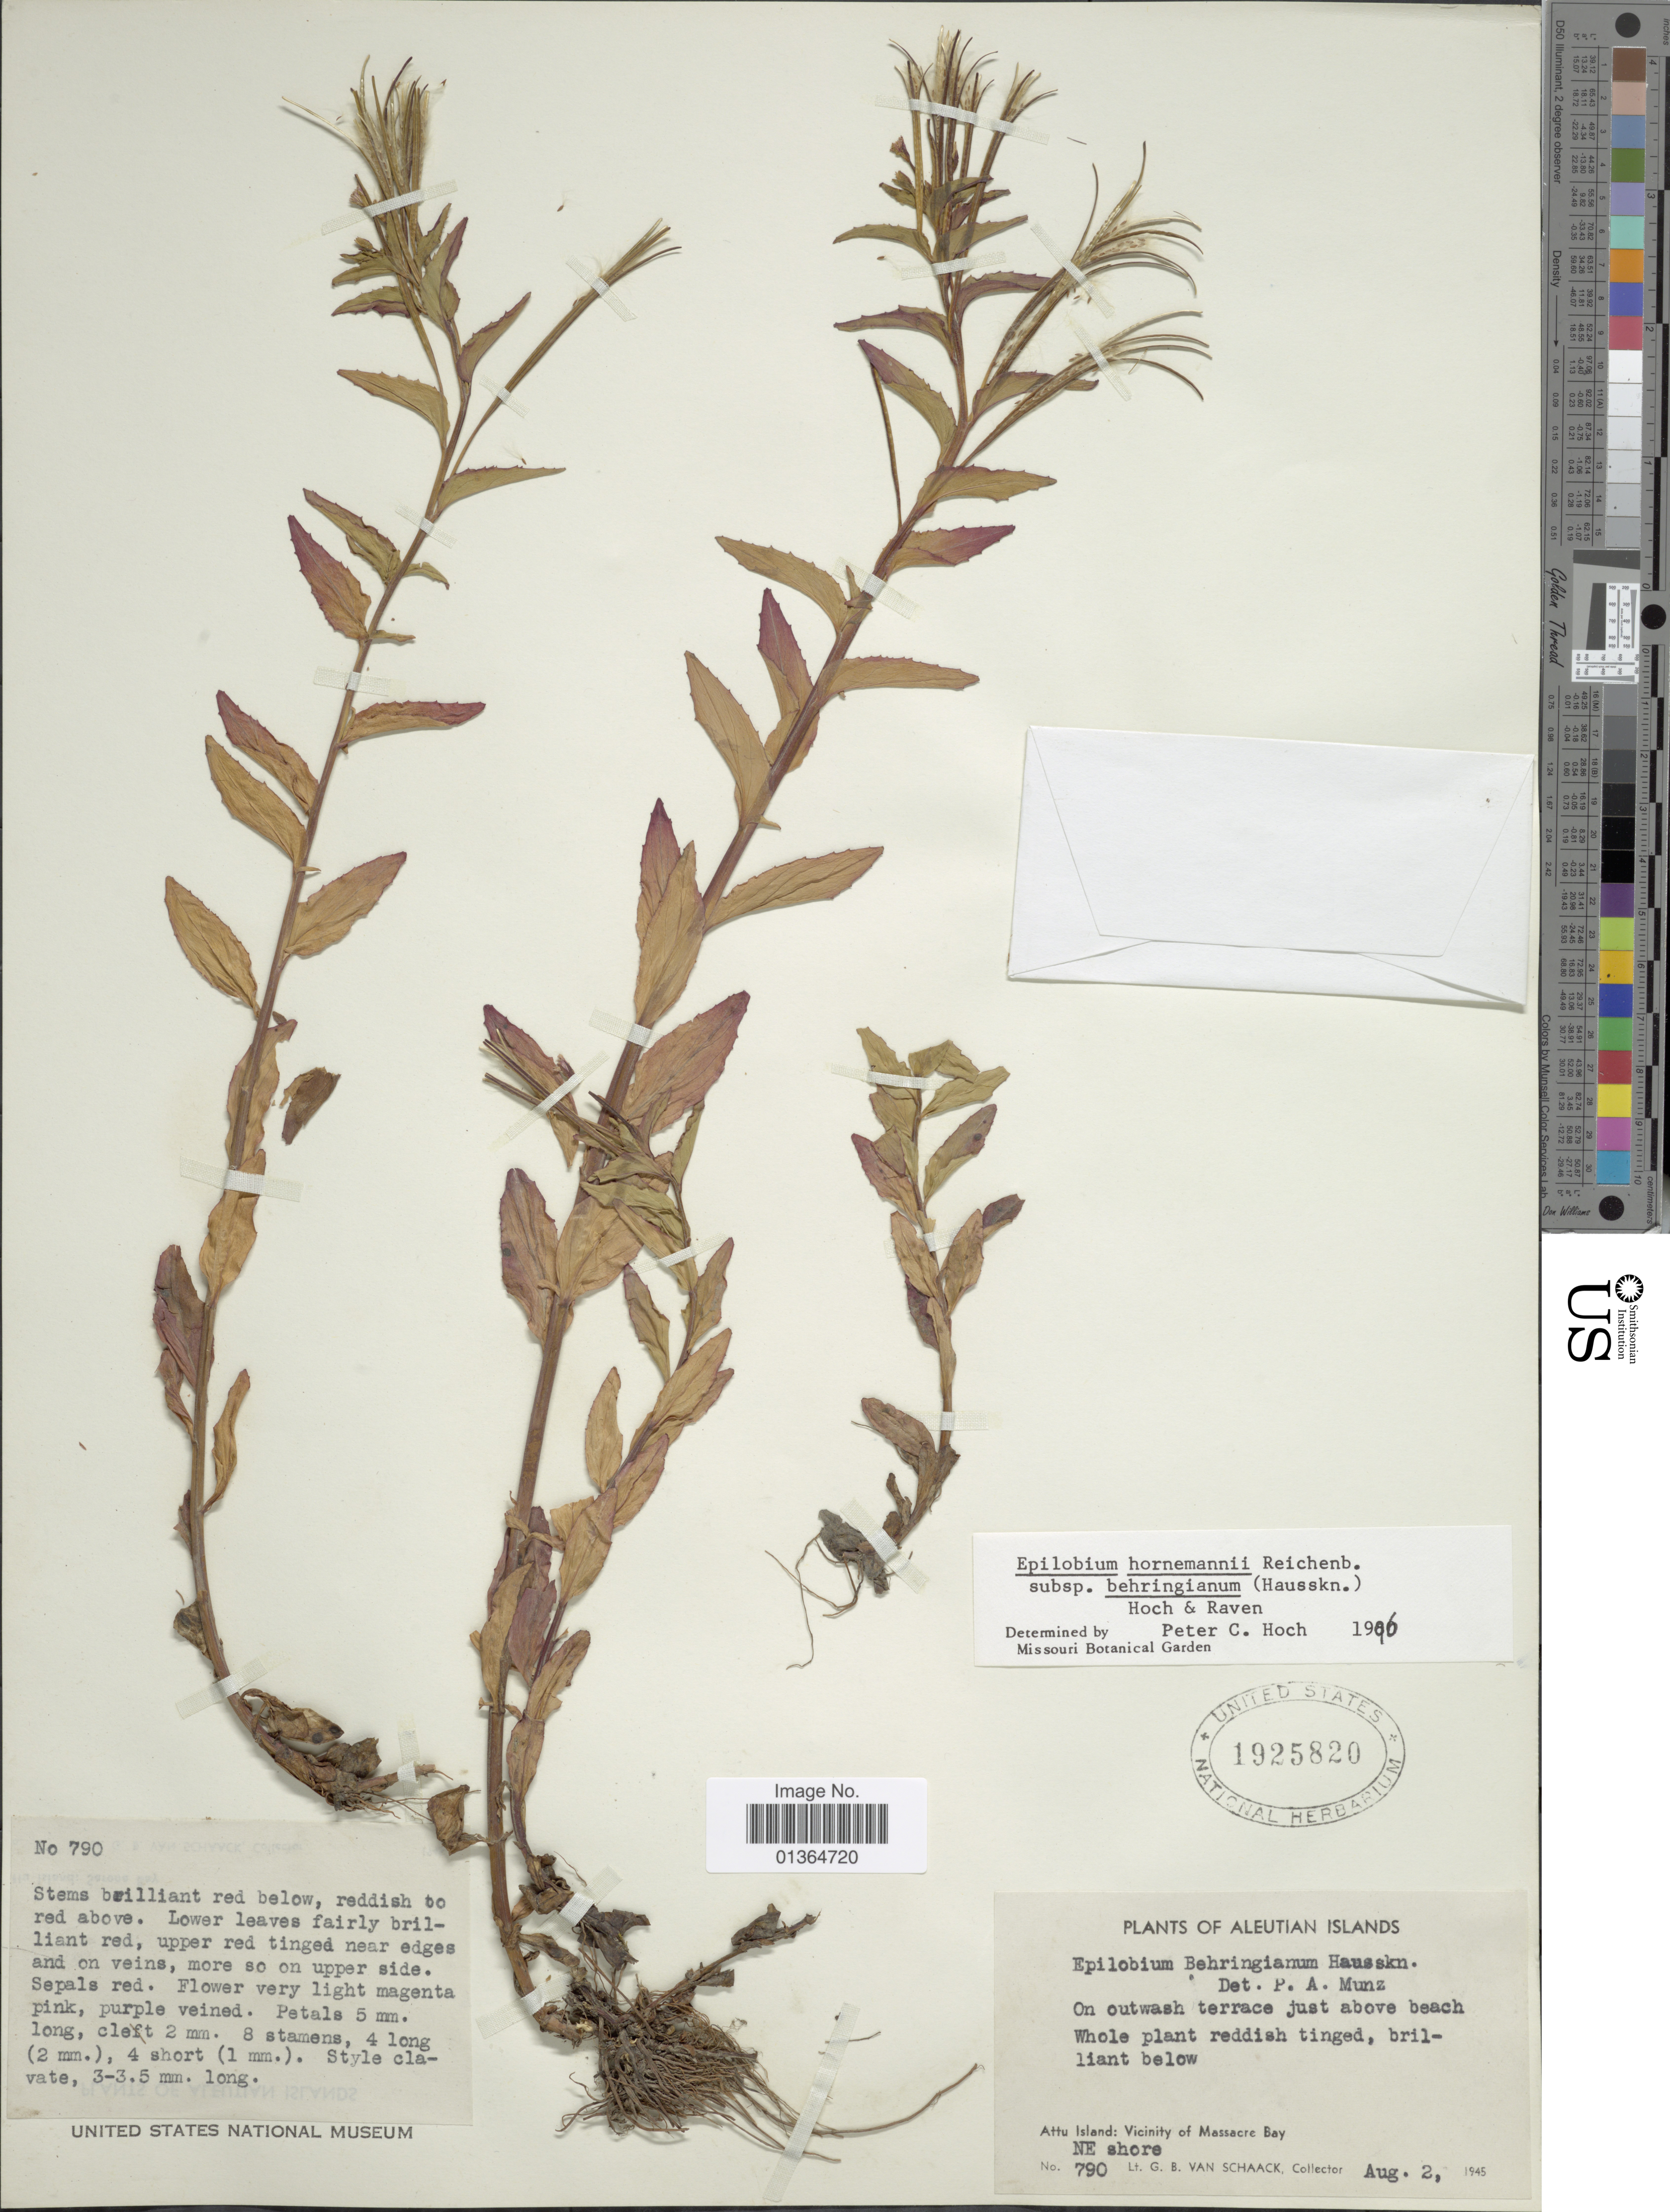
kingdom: Plantae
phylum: Tracheophyta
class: Magnoliopsida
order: Myrtales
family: Onagraceae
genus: Epilobium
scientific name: Epilobium hornemannii subsp. behringianum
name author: (Hausskn.) Hoch & P.H. Raven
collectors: G. Van Schaack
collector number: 790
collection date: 1945-08-02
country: United States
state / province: Alaska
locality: Aleutian Islands. Attu Island: Vicinity of Massacre Bay. NE shore.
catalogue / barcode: US 1925820